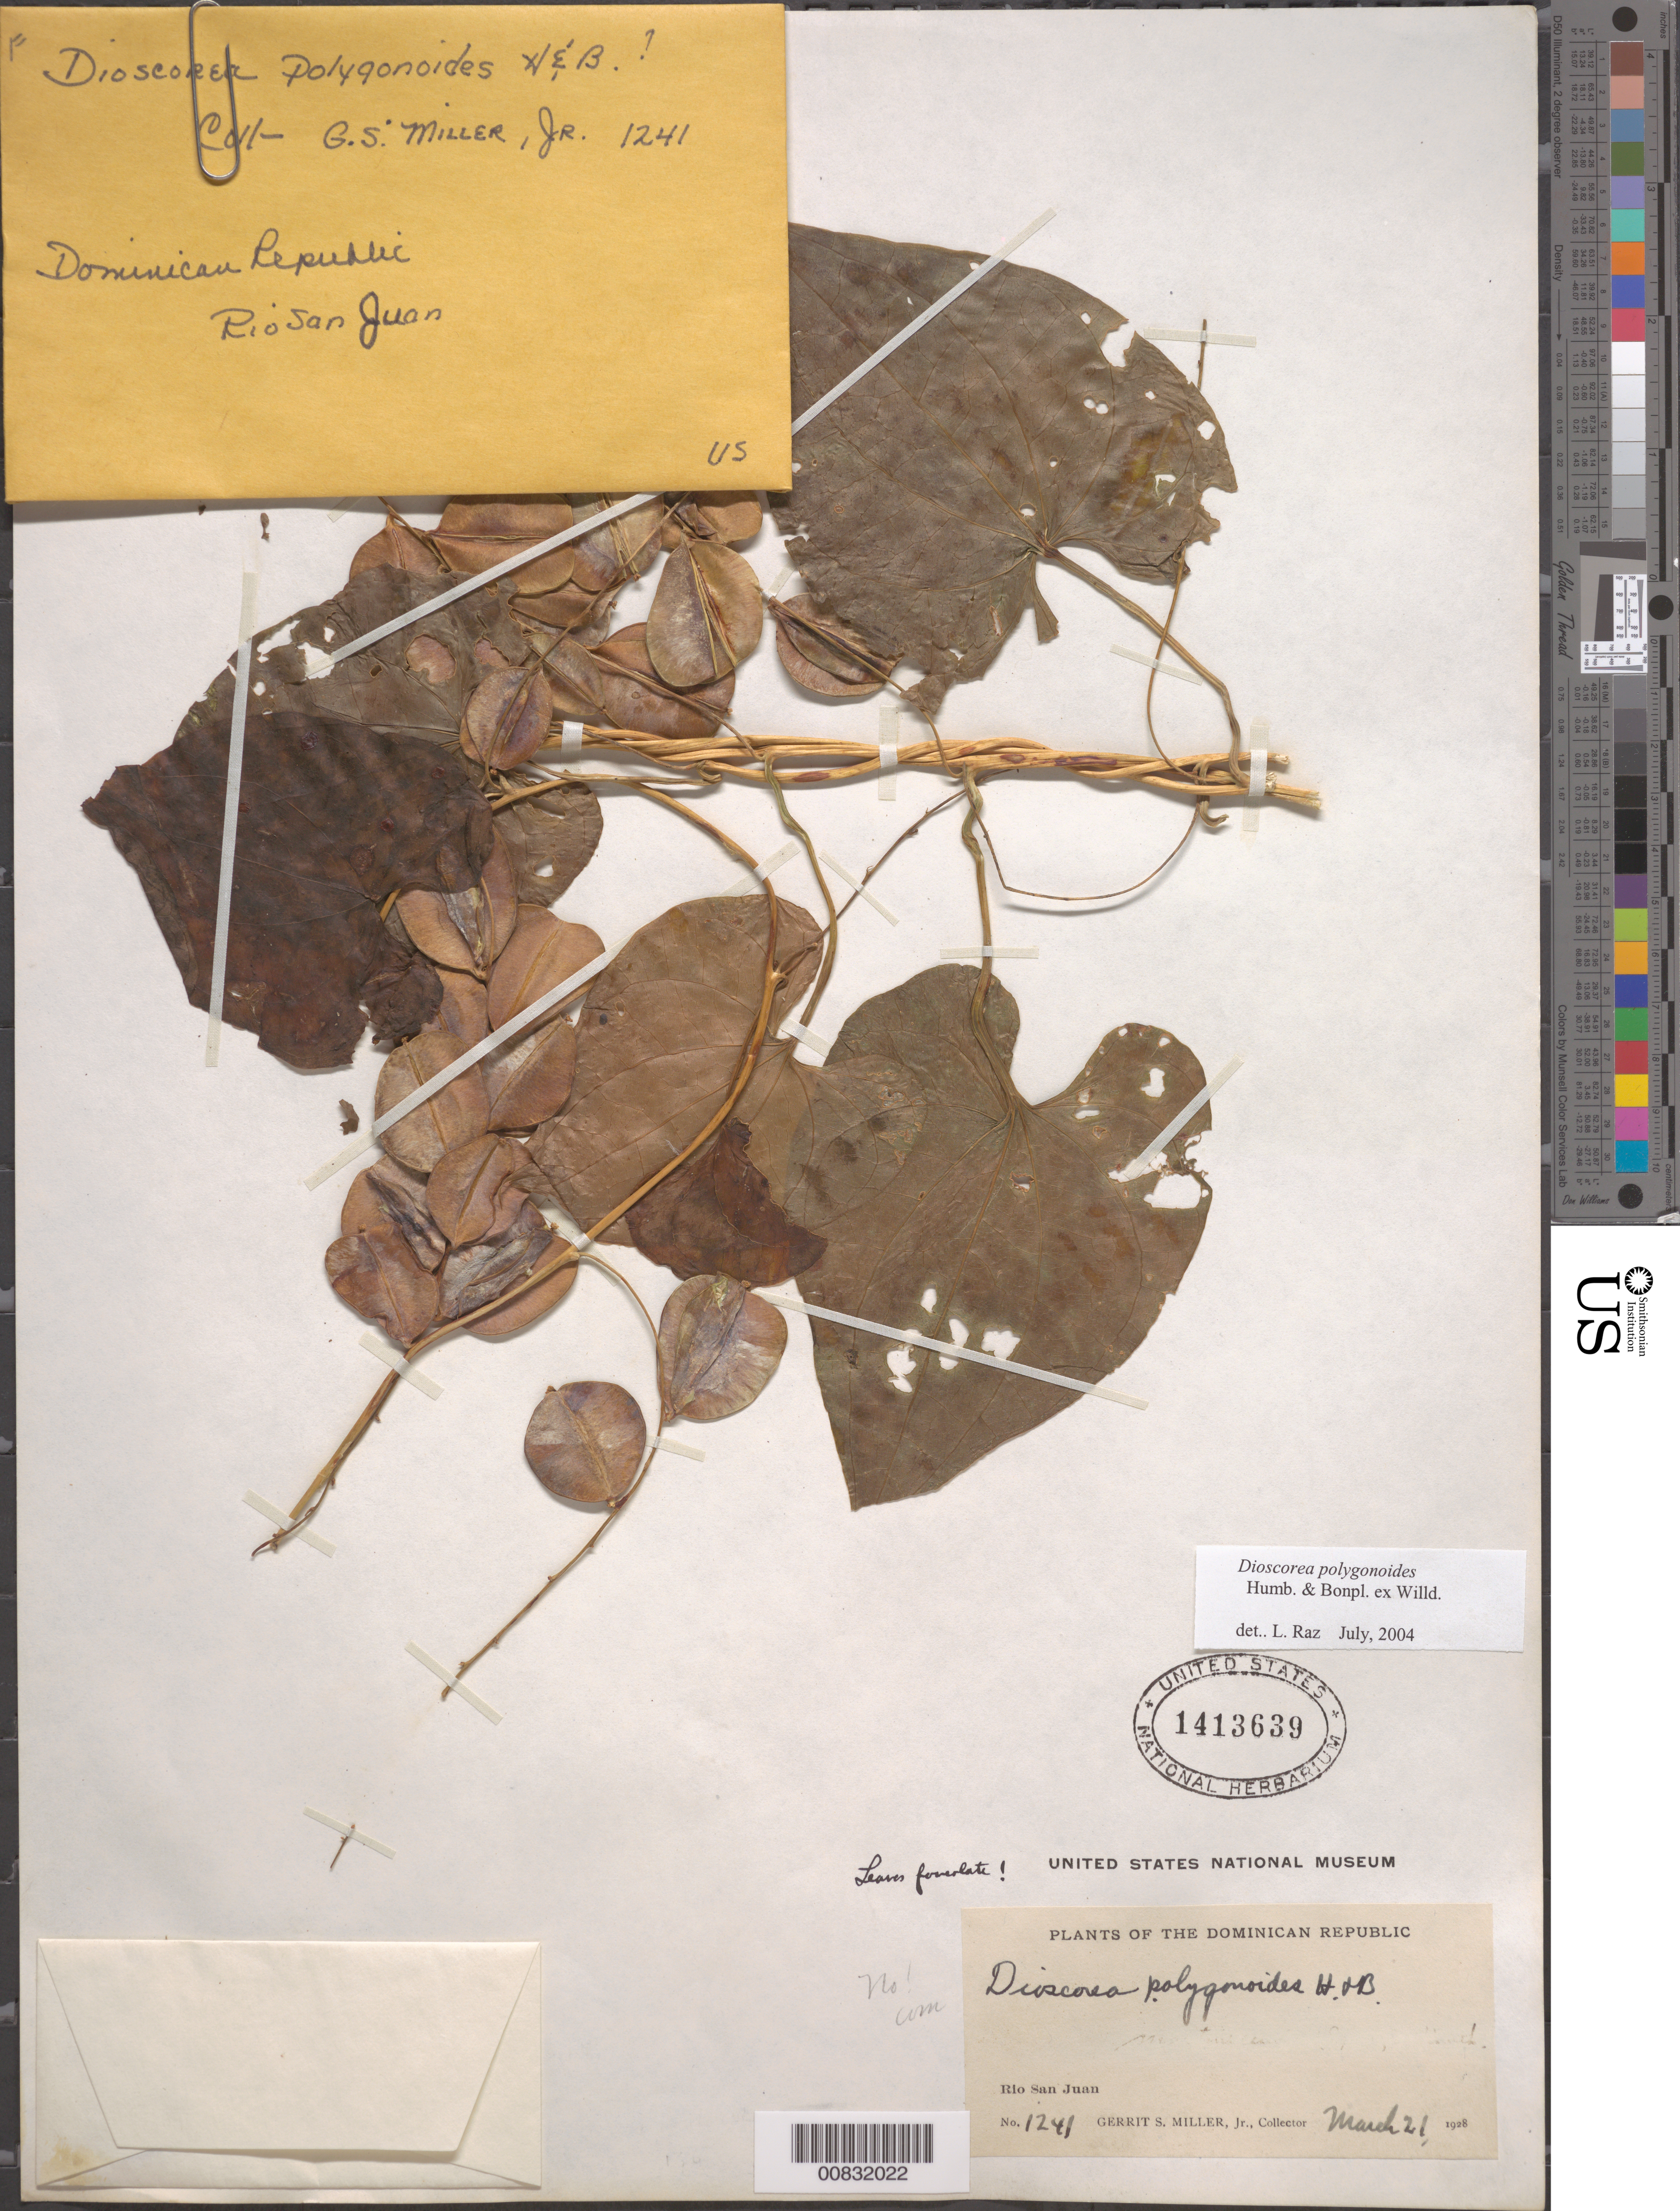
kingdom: Plantae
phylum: Tracheophyta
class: Liliopsida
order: Dioscoreales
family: Dioscoreaceae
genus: Dioscorea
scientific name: Dioscorea polygonoides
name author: Humb. & Bonpl. ex Willd.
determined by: Raz, Lauren, (K)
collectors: G. S. Miller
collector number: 1241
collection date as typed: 21 Mar 1928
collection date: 1928-03-21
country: Dominican Republic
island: Hispaniola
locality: Río San Juan.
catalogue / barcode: US 1413639